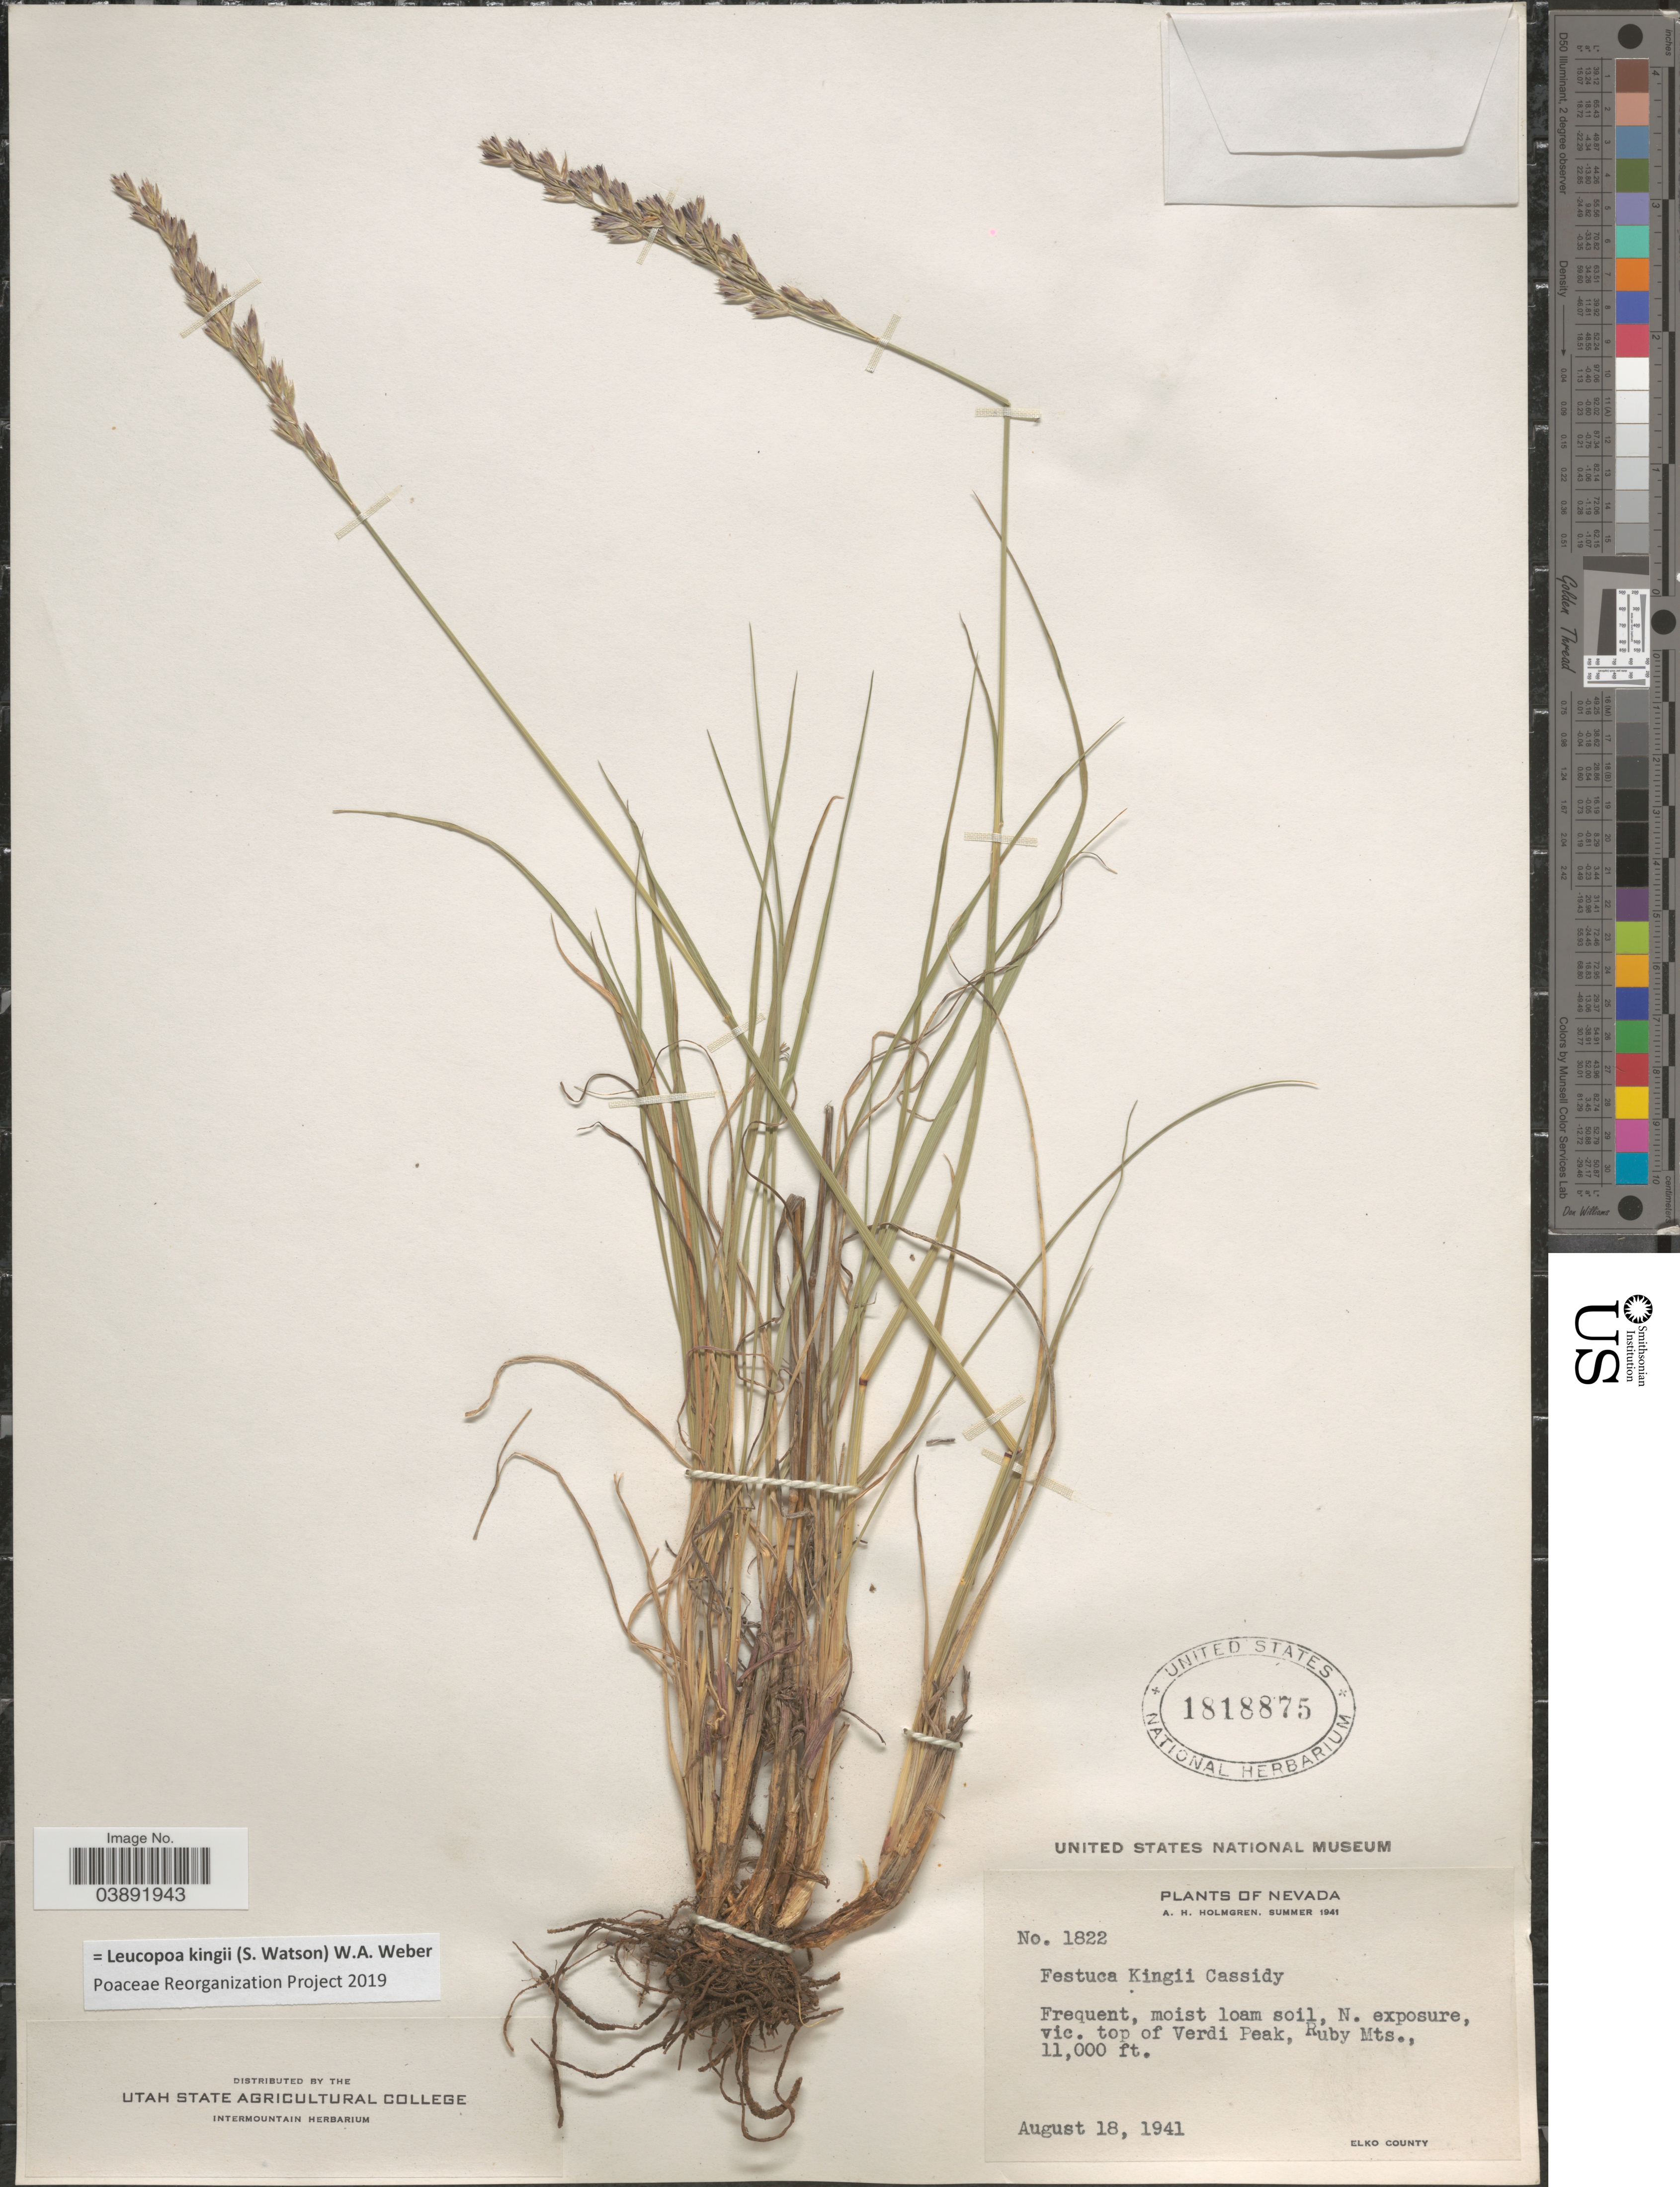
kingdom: Plantae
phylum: Tracheophyta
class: Liliopsida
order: Poales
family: Poaceae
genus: Hesperochloa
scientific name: Hesperochloa kingii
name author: (S. Watson) Rydb.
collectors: A. H. Holmgren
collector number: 1822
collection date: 1941-08-18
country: United States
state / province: Nevada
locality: N. exposure, vic. top of Verdi Peak, Ruby Mts., Elko County.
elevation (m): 3353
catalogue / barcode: US 1818875